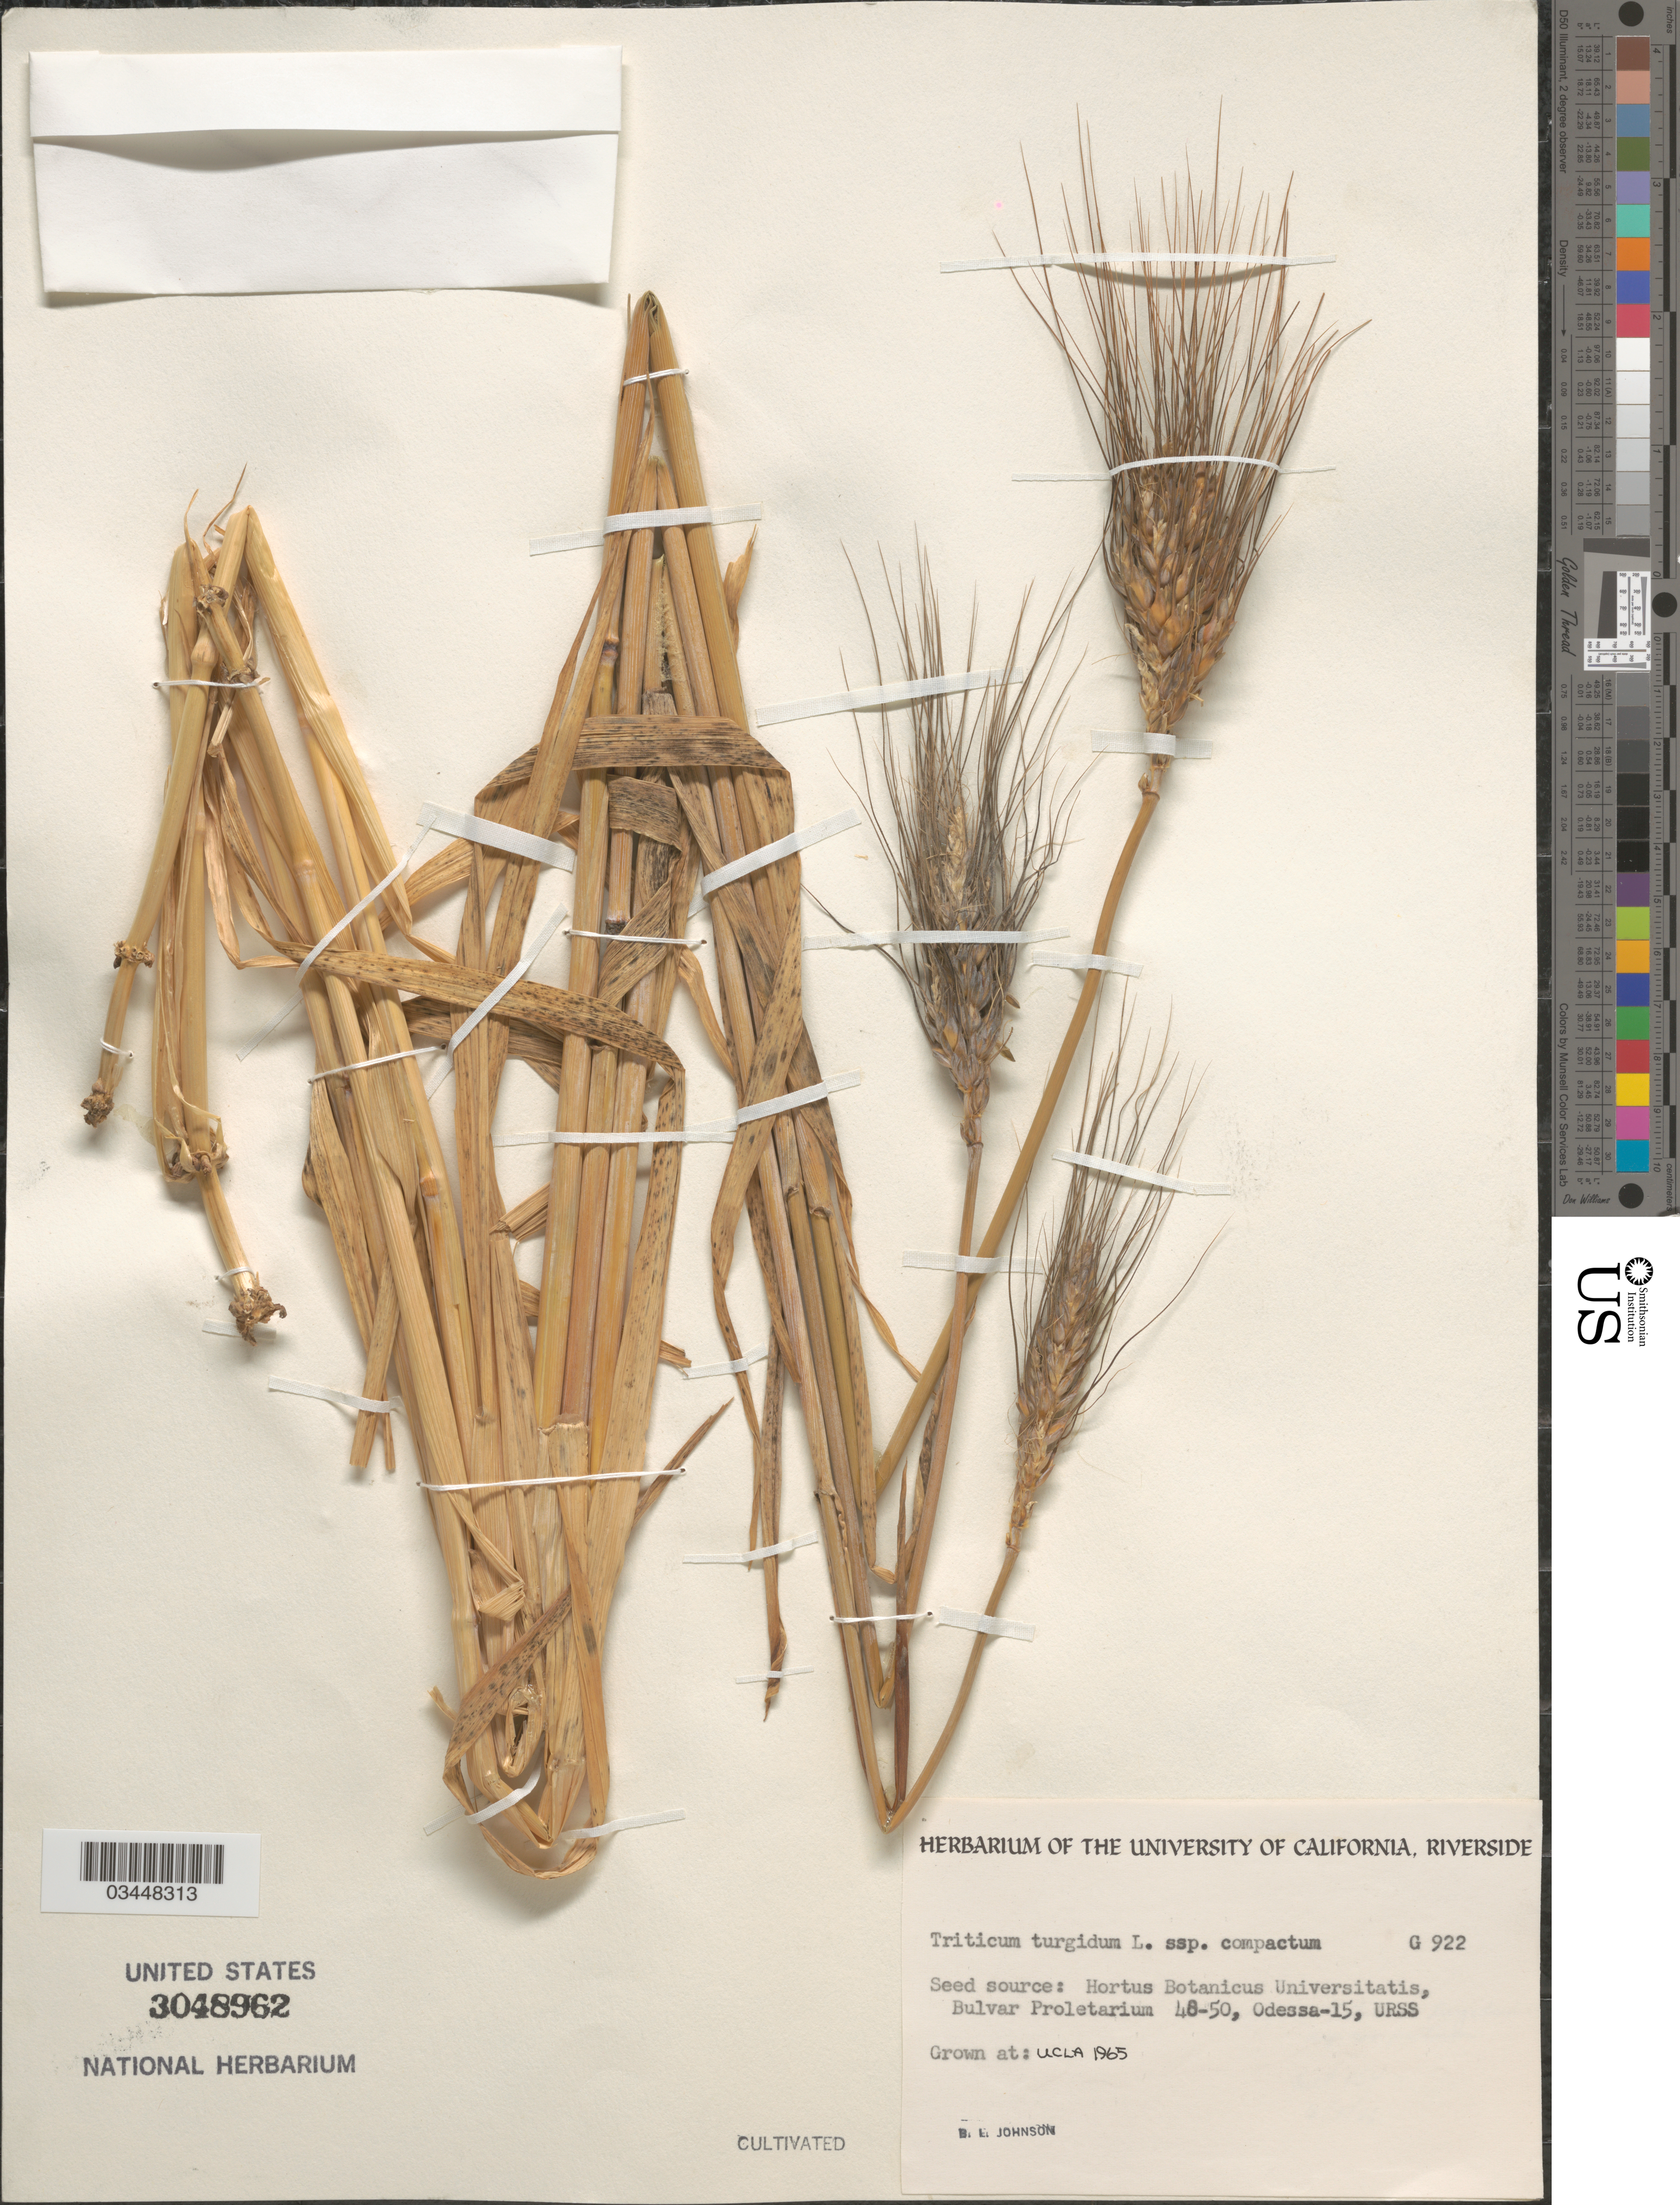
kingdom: Plantae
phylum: Tracheophyta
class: Liliopsida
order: Poales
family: Poaceae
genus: Triticum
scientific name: Triticum turgidum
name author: L.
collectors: B. Johnson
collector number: G922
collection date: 1965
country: United States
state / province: California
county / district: Los Angeles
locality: UCLA.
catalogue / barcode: US 3048962